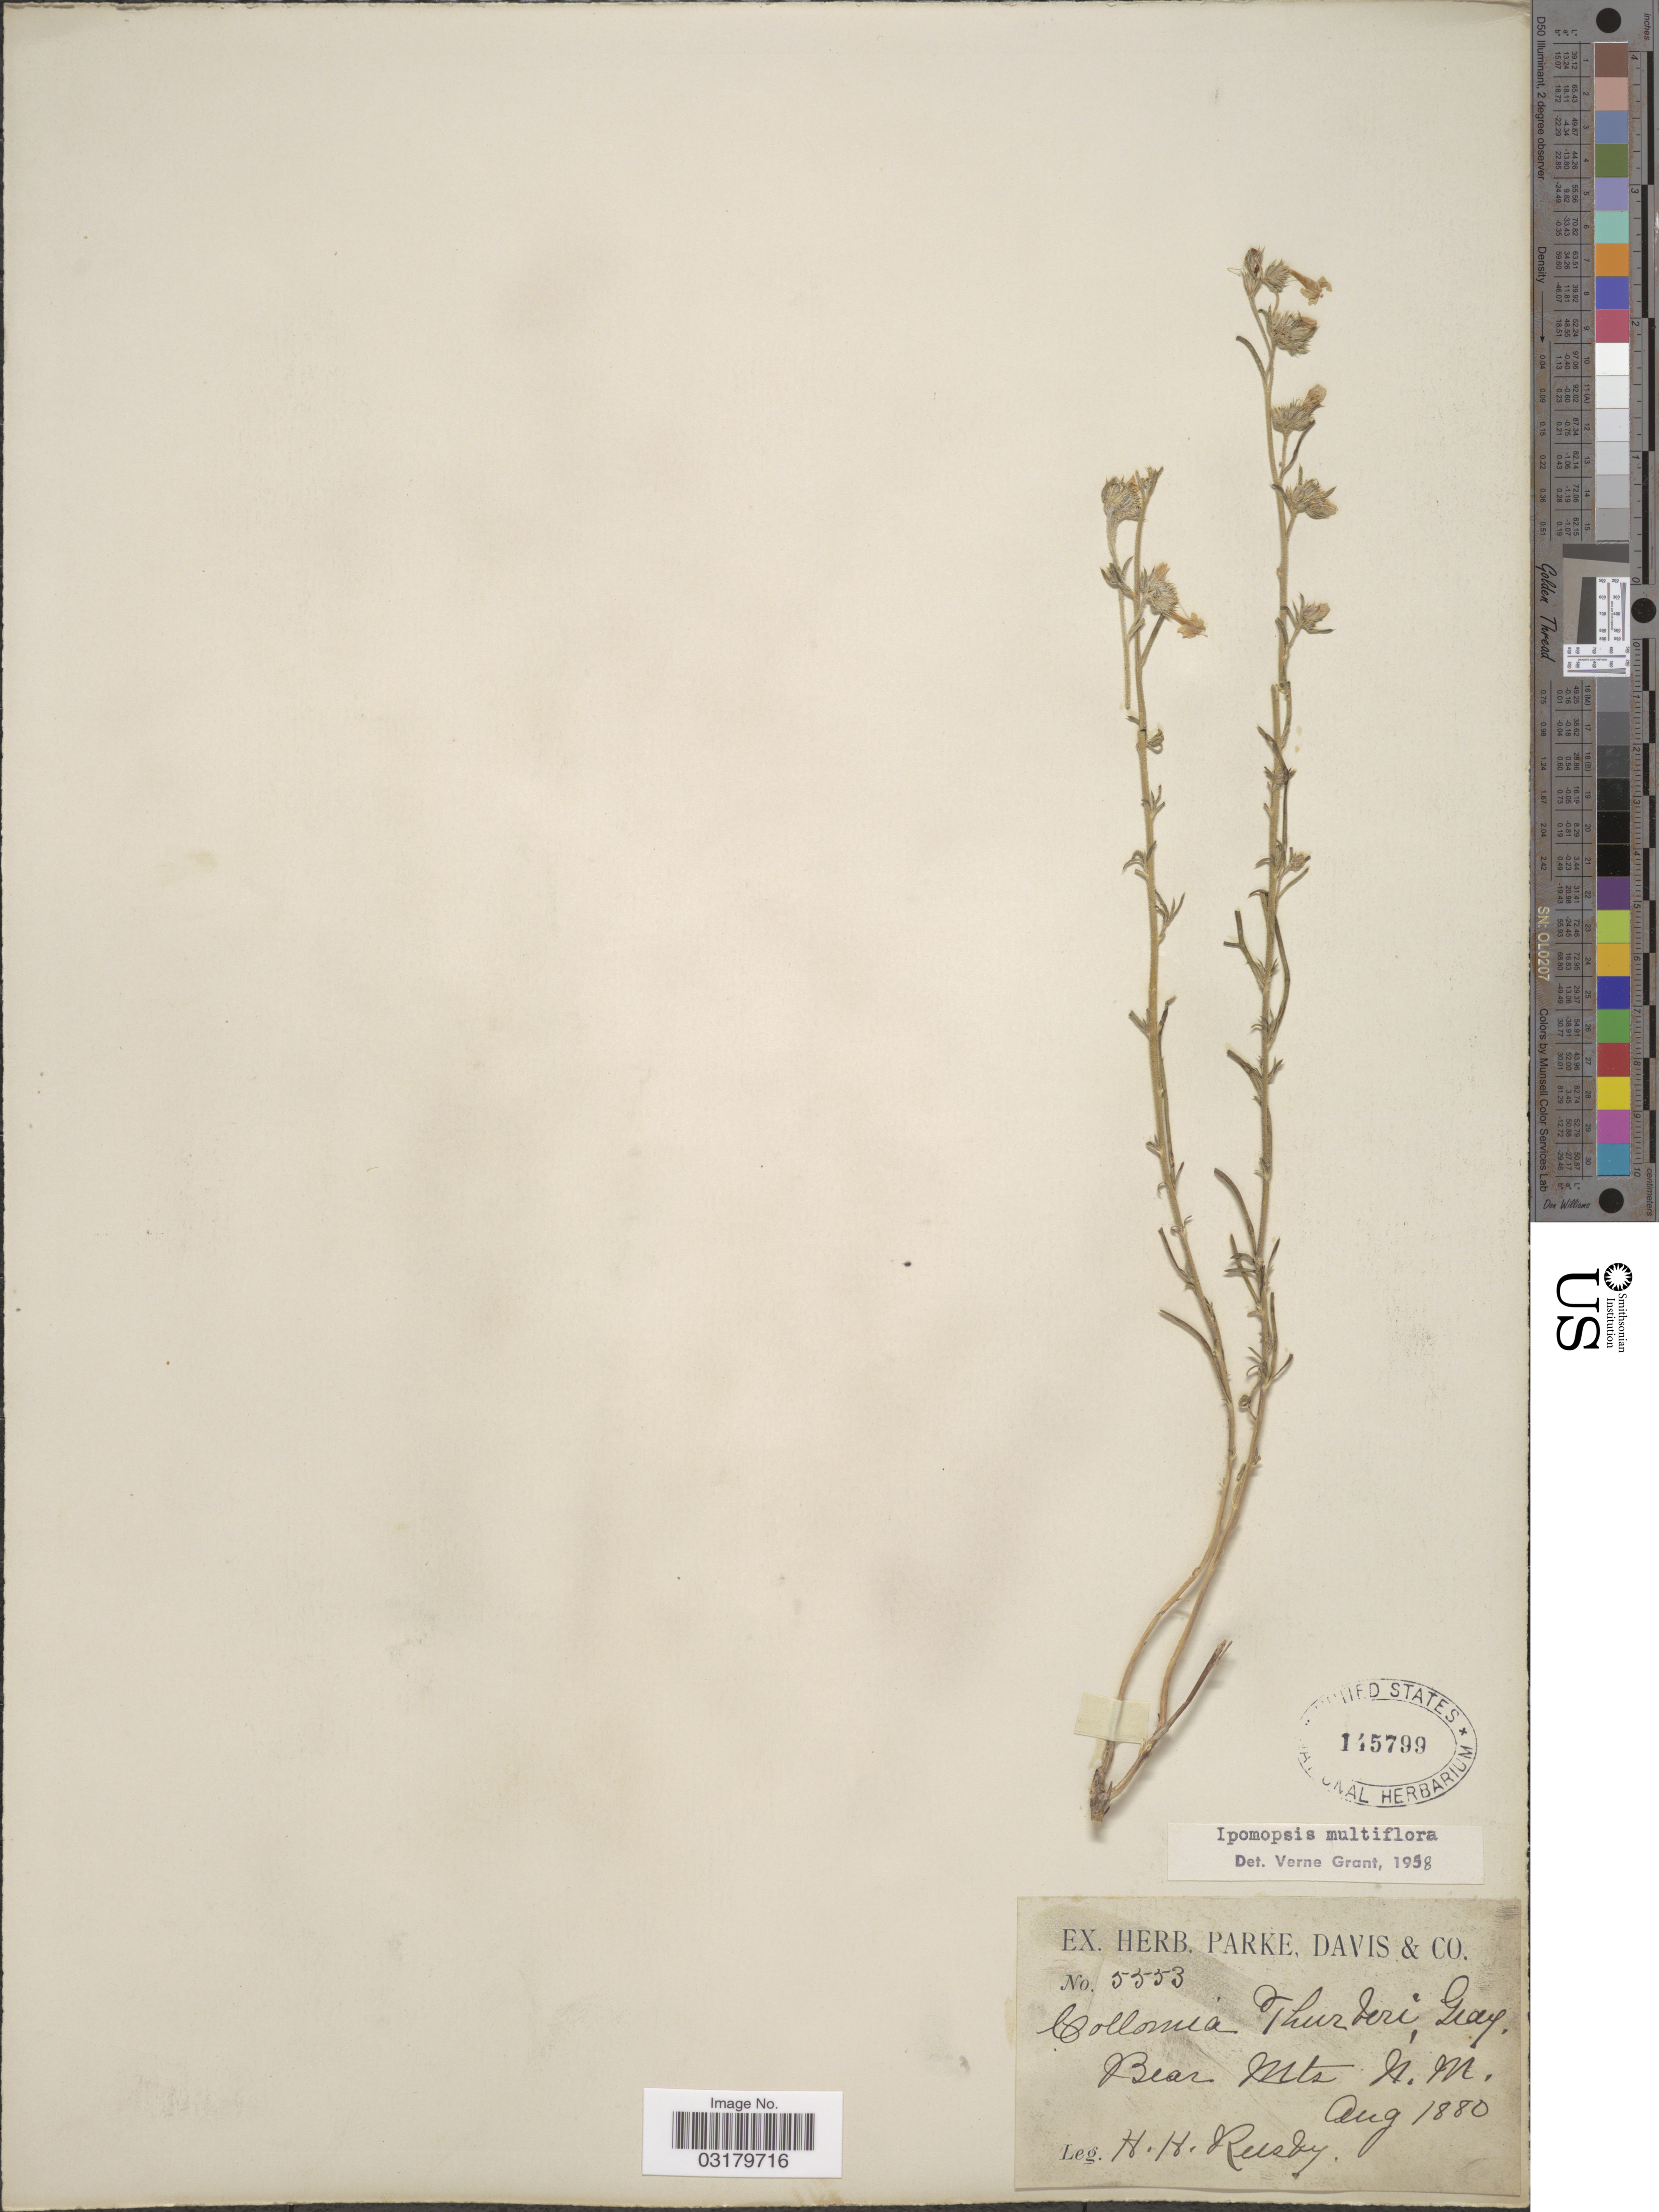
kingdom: Plantae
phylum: Tracheophyta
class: Magnoliopsida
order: Ericales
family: Polemoniaceae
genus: Ipomopsis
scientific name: Ipomopsis multiflora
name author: (Nutt.) V.E. Grant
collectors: H. H. Rusby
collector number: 5553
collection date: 1880-08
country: United States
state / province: New Mexico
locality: Bear Mts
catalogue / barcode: US 145799